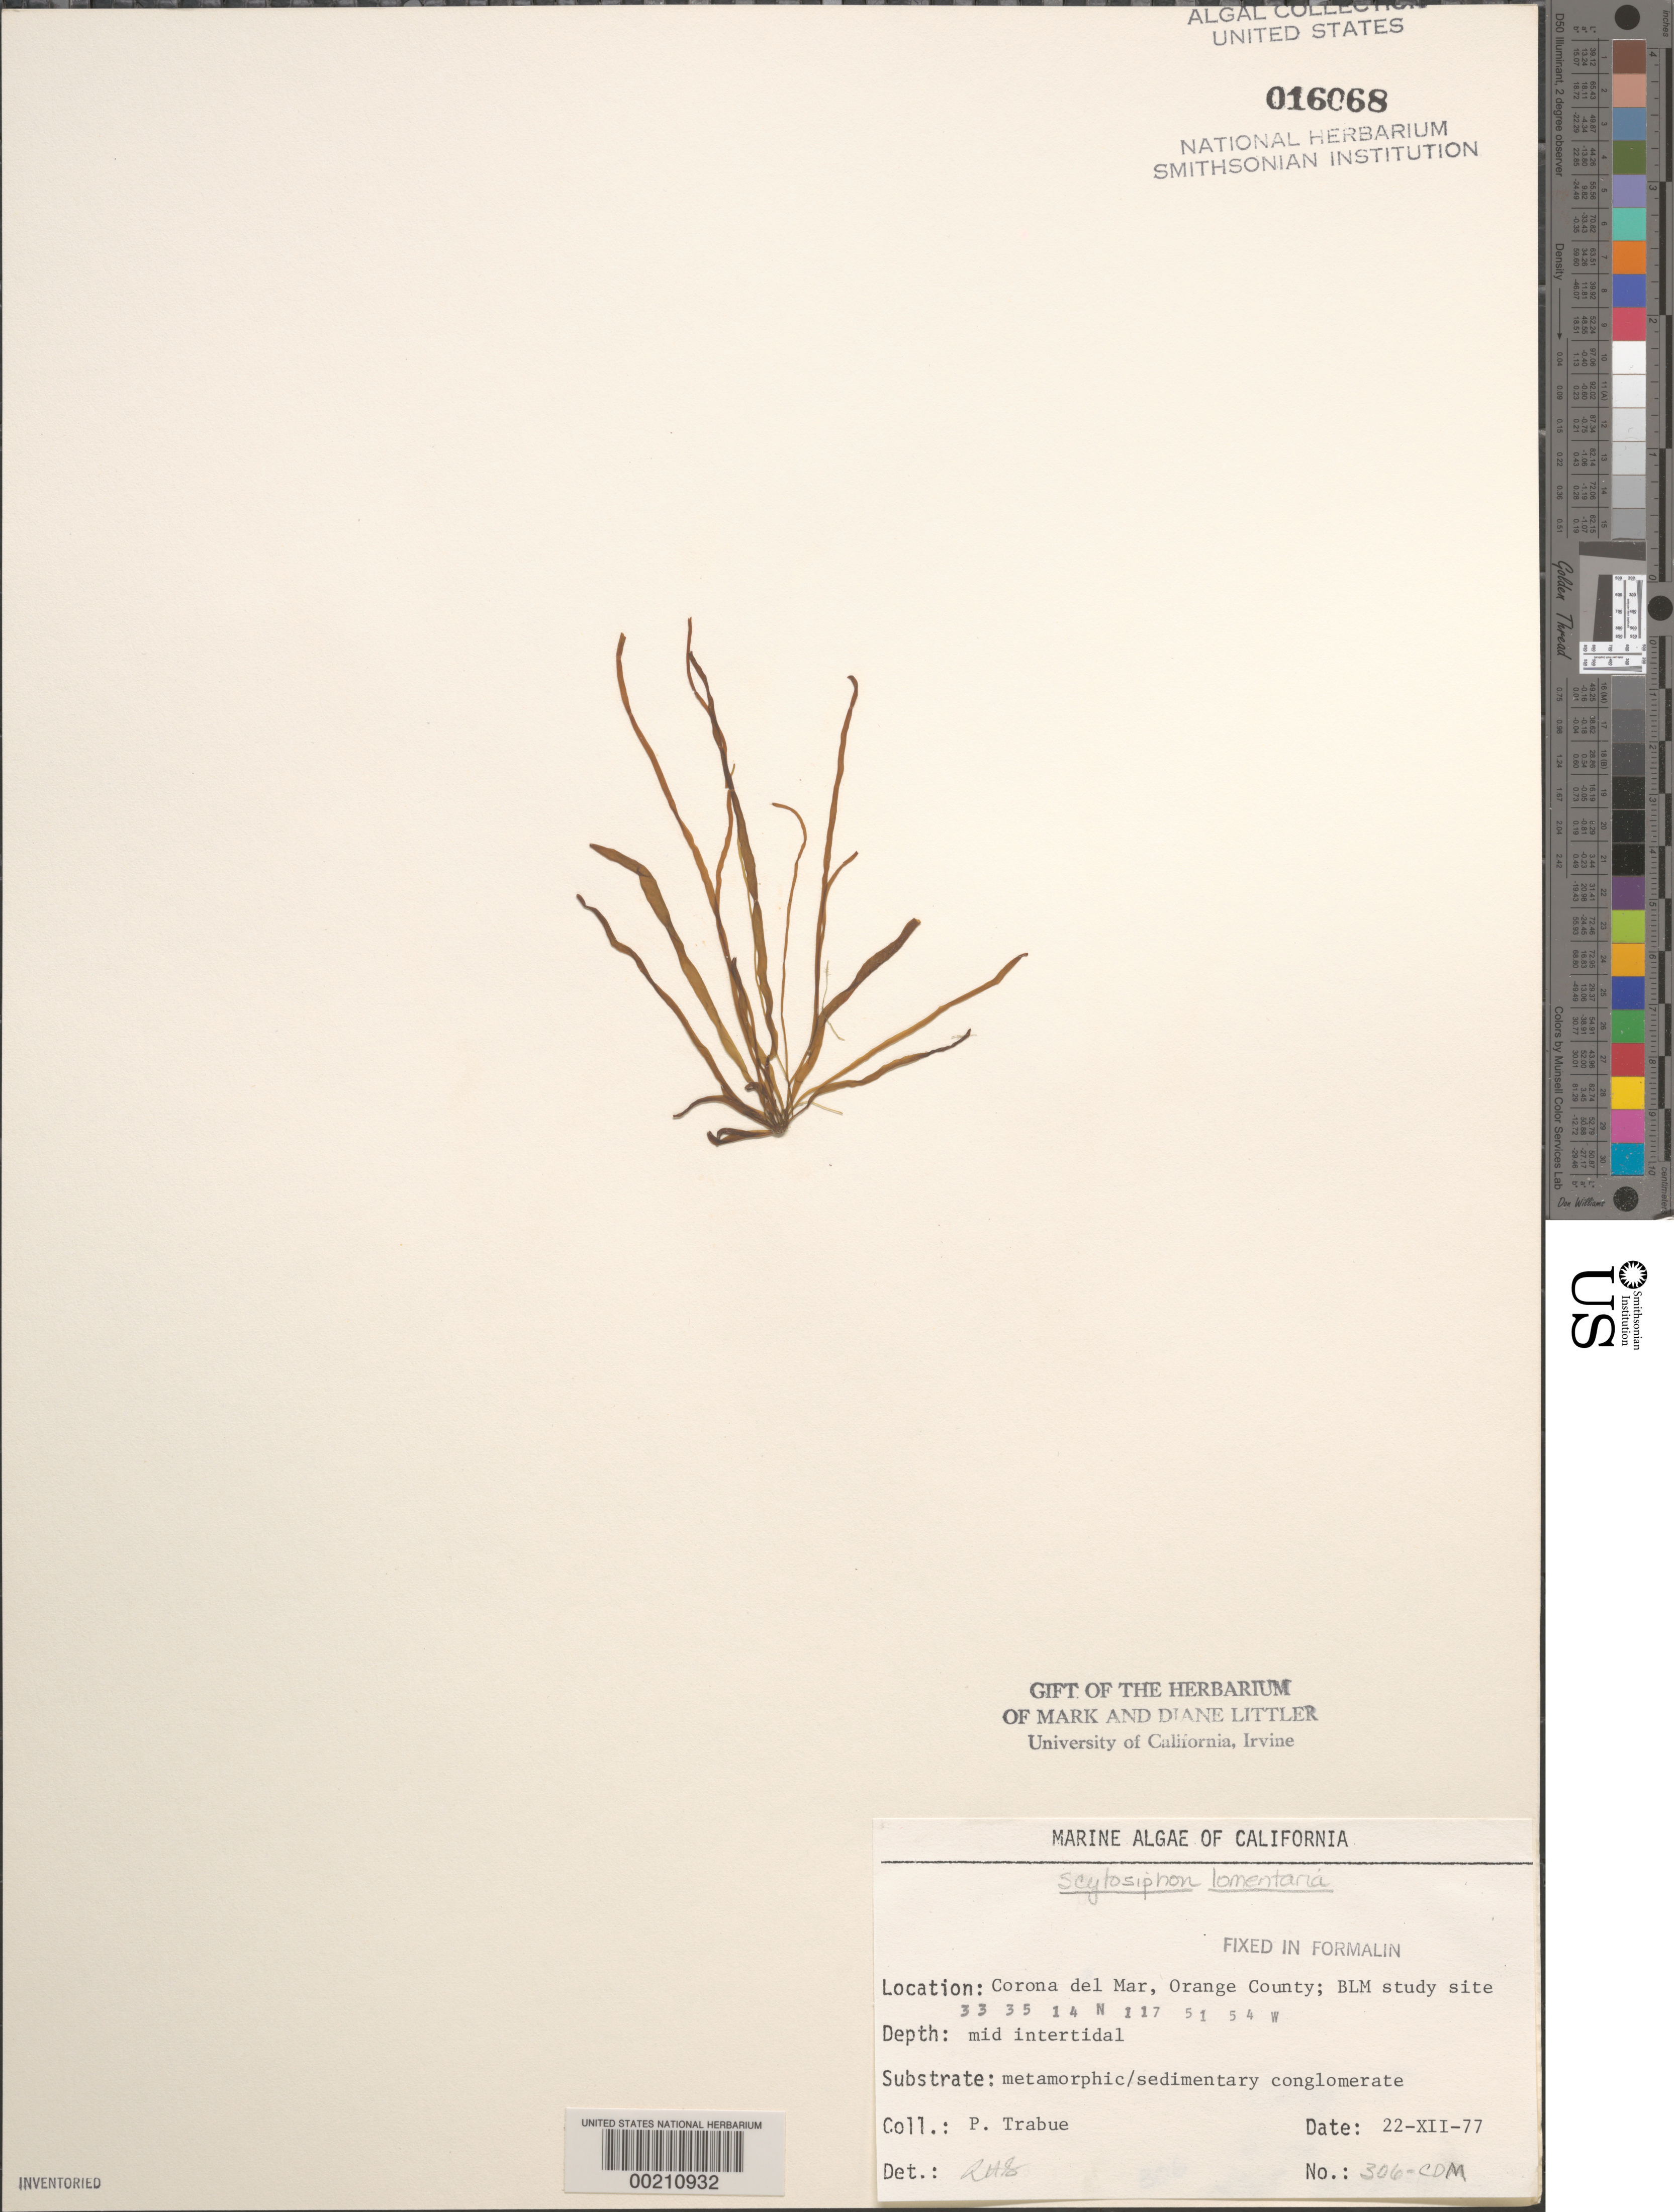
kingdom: Chromista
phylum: Ochrophyta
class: Phaeophyceae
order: Scytosiphonales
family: Scytosiphonaceae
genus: Scytosiphon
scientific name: Scytosiphon lomentaria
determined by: Sims, Robert H.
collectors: P. J. Trabue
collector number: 306-cdm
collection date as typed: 22 Dec 1977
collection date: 1977-12-22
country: United States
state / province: California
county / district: Orange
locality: Corona del Mar, mouth of Morning Canyon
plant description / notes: BLM-SOCALBIGHT Rocky Intertidal Survey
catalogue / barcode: US 16068